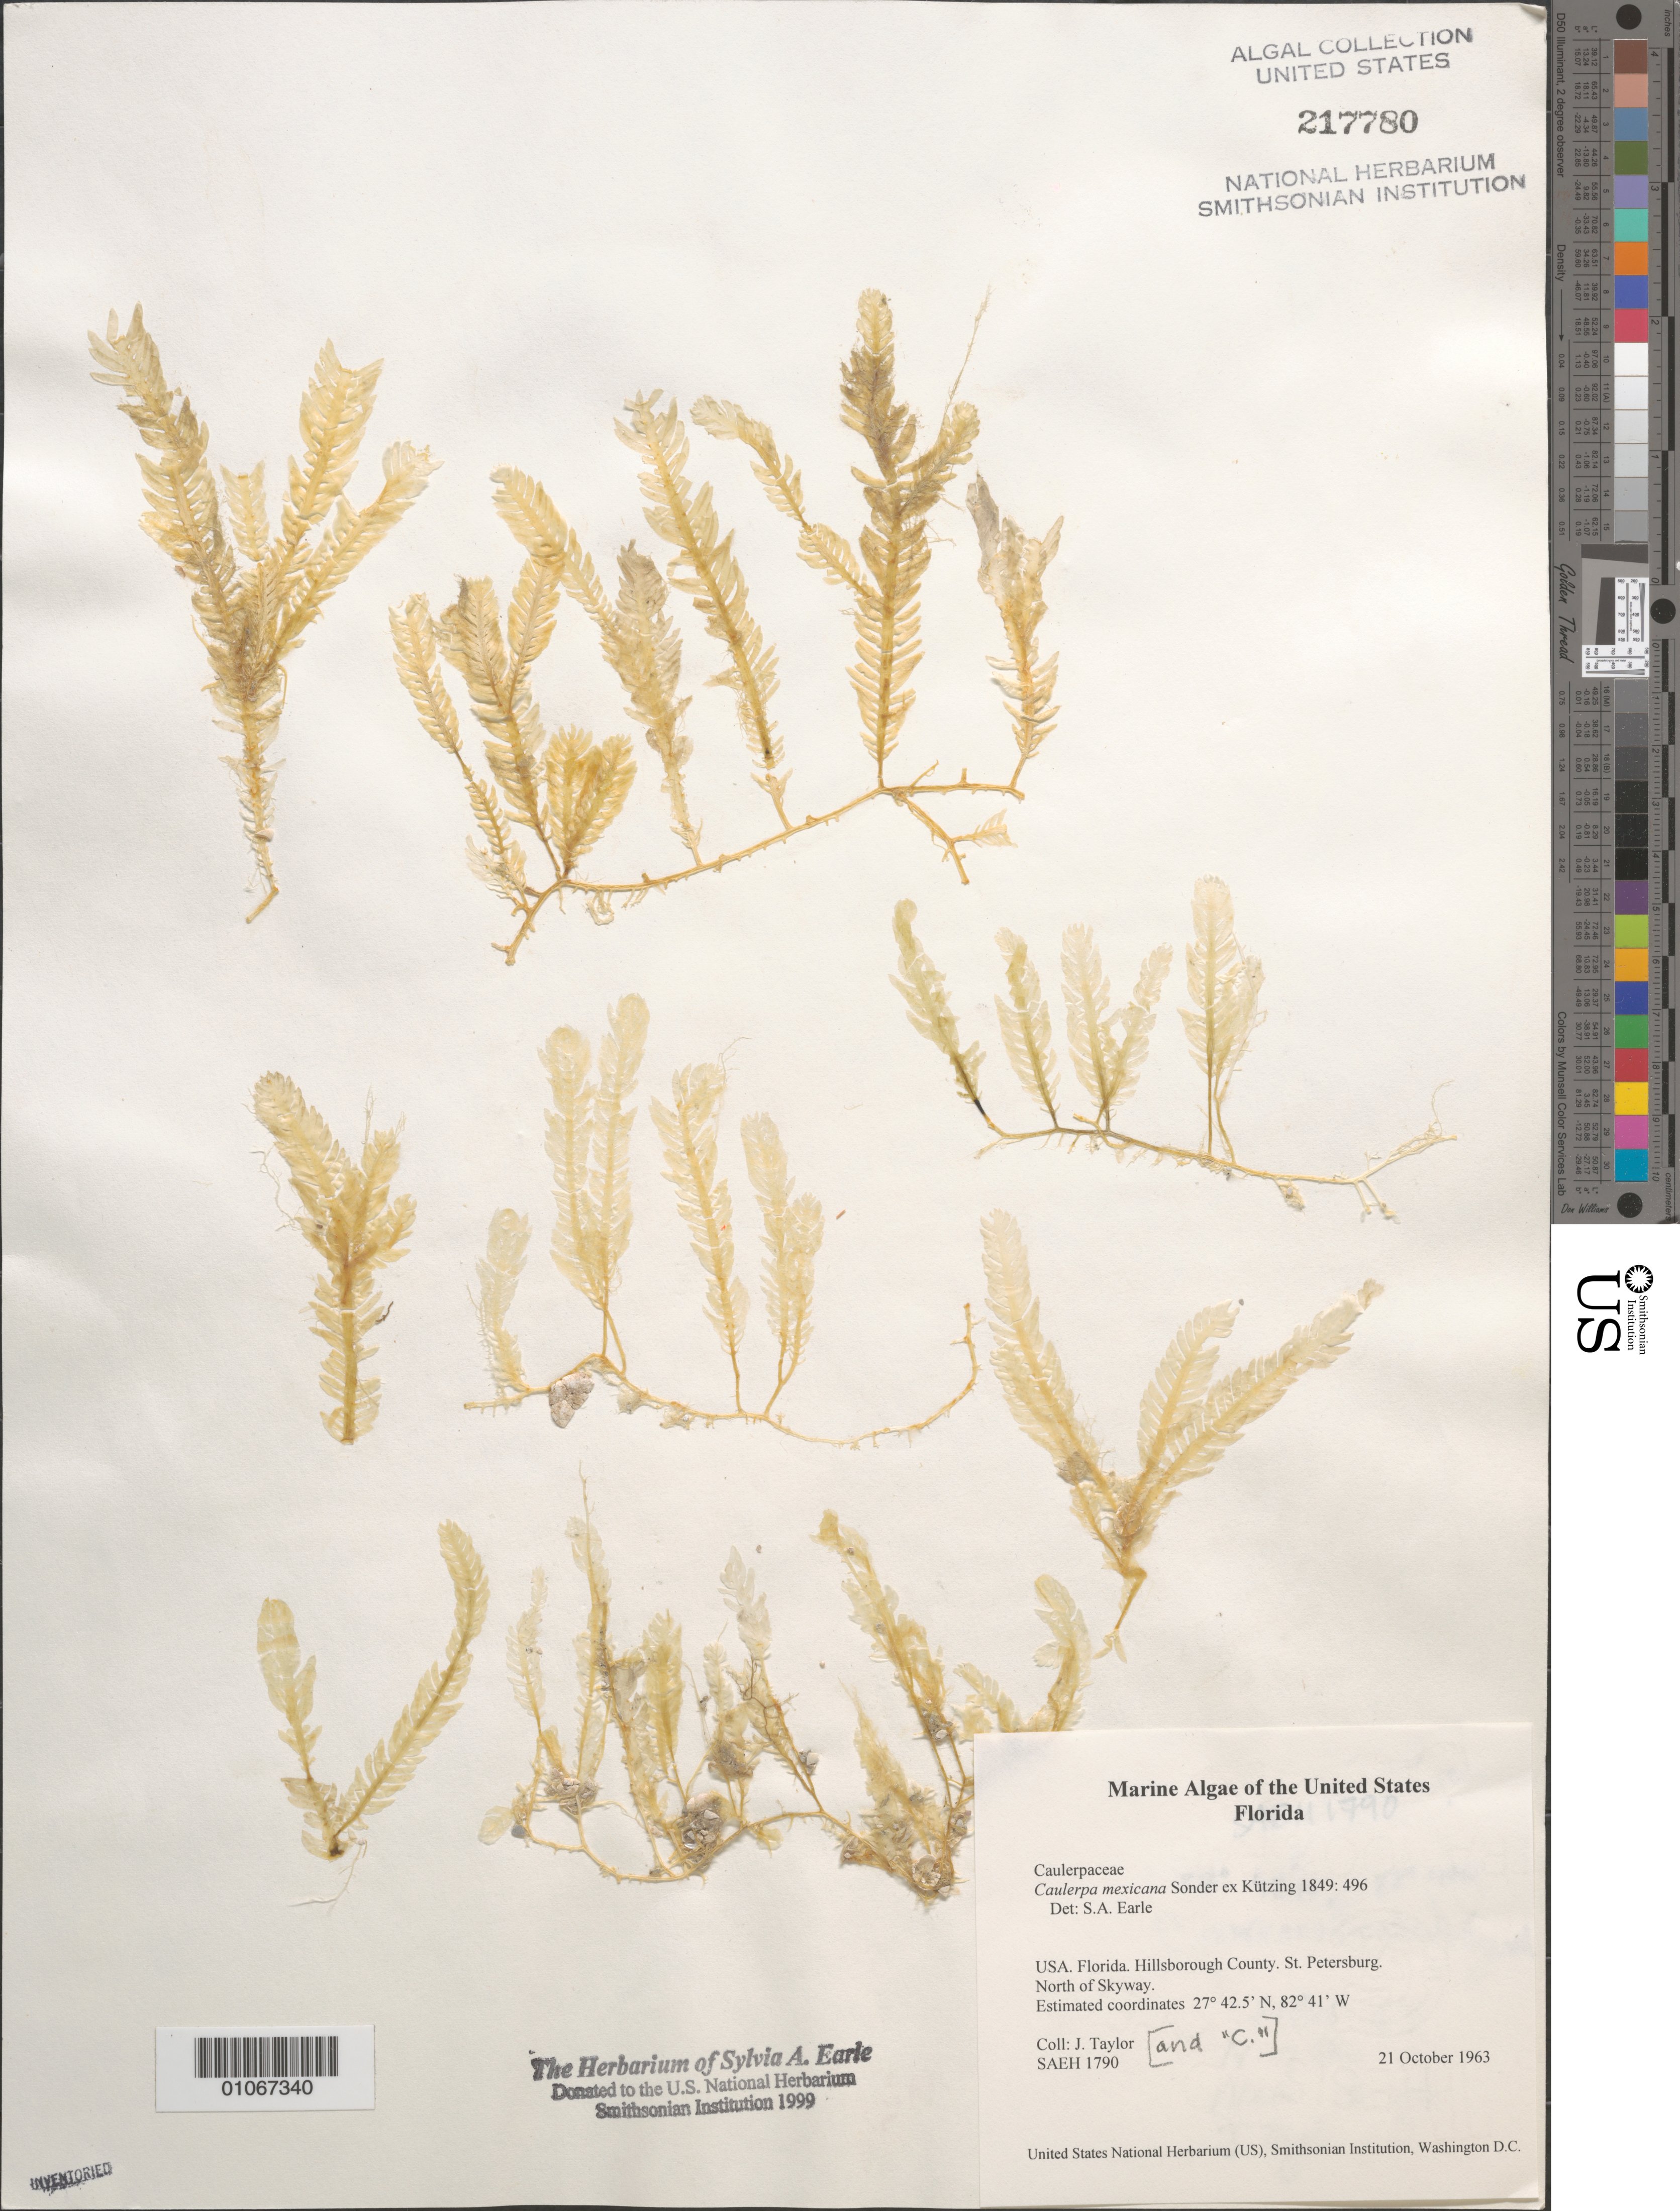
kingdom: Plantae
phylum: Chlorophyta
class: Ulvophyceae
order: Bryopsidales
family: Caulerpaceae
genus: Caulerpa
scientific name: Caulerpa mexicana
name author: Sond. ex Kütz.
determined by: Earle, S. A.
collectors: J. L. Taylor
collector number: SAEH 1790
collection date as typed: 21 Oct 1963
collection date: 1963-10-21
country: United States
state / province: Florida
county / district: Hillsborough County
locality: St. Petersburg, north of Skyway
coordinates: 27 42.5" N, 82 41' W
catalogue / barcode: US 217780